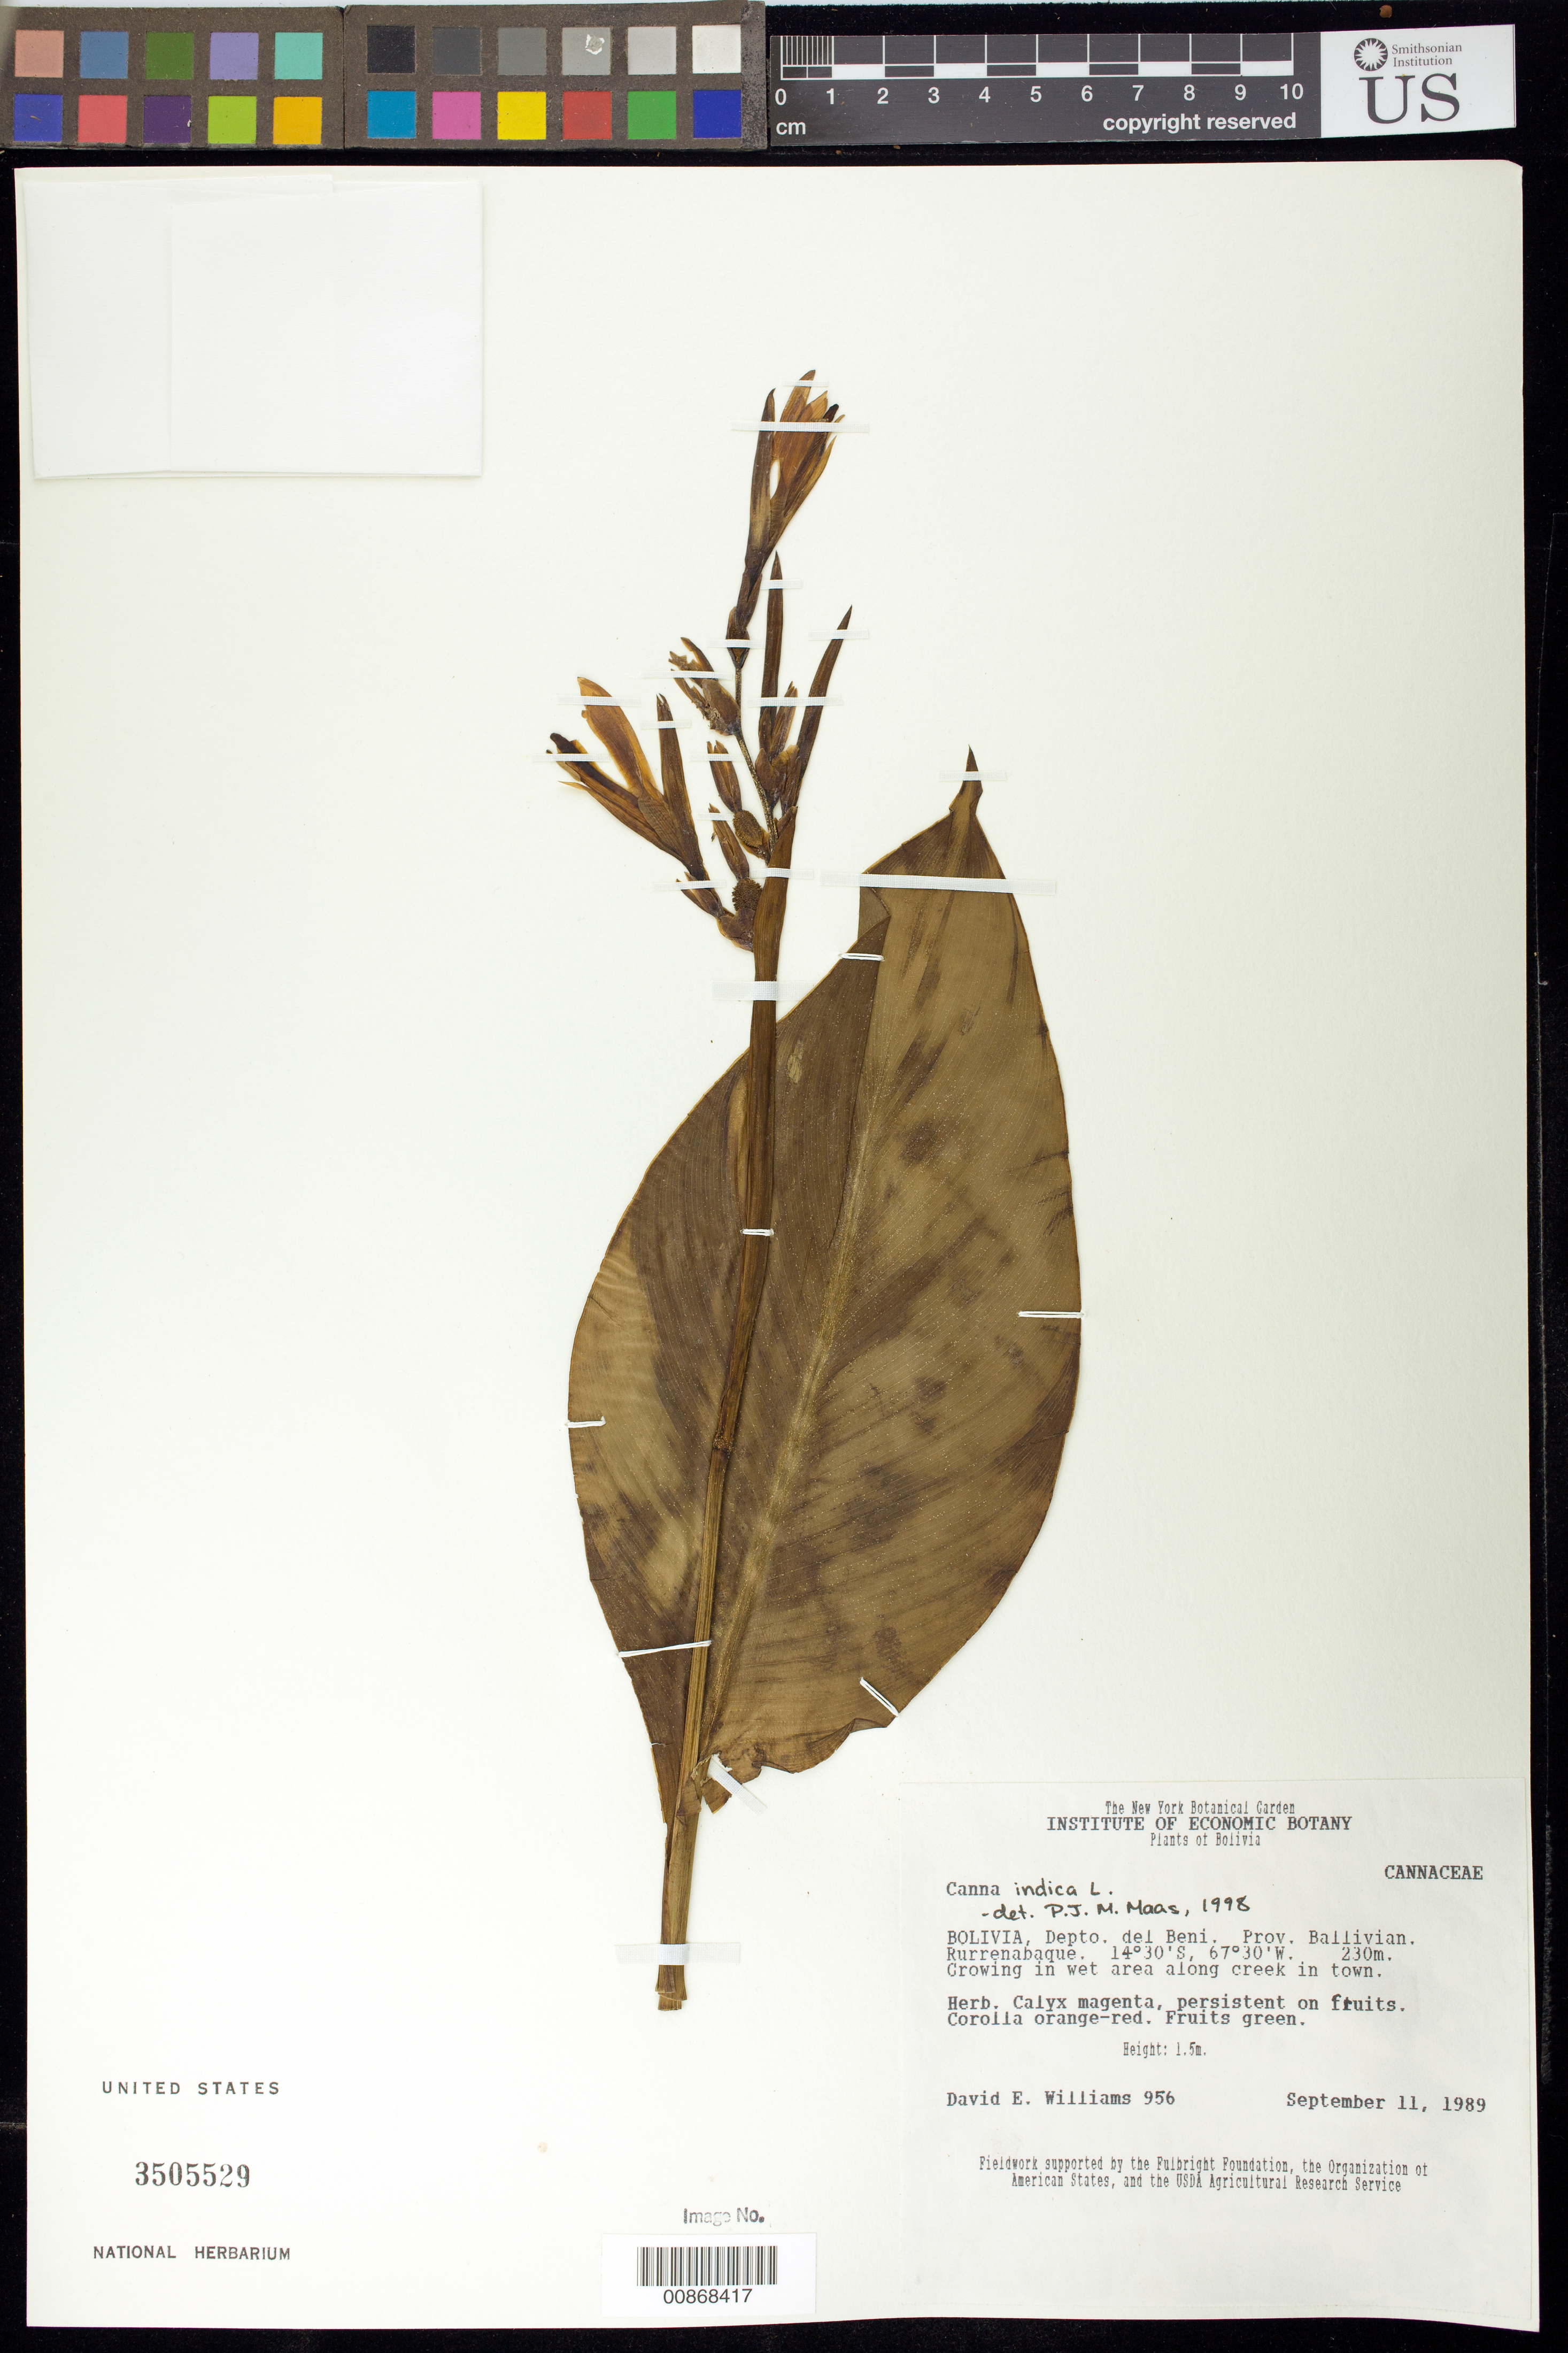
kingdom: Plantae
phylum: Tracheophyta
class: Liliopsida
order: Zingiberales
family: Cannaceae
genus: Canna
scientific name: Canna indica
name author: L.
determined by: Maas, Paul J. M.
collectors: D. E. Williams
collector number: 956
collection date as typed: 11 Sep 1989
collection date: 1989-09-11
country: Bolivia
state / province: Beni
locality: Prov. Ballivian, Rurrenabaque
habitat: Growing in wet area along creek in town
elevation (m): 230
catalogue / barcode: US 3505529